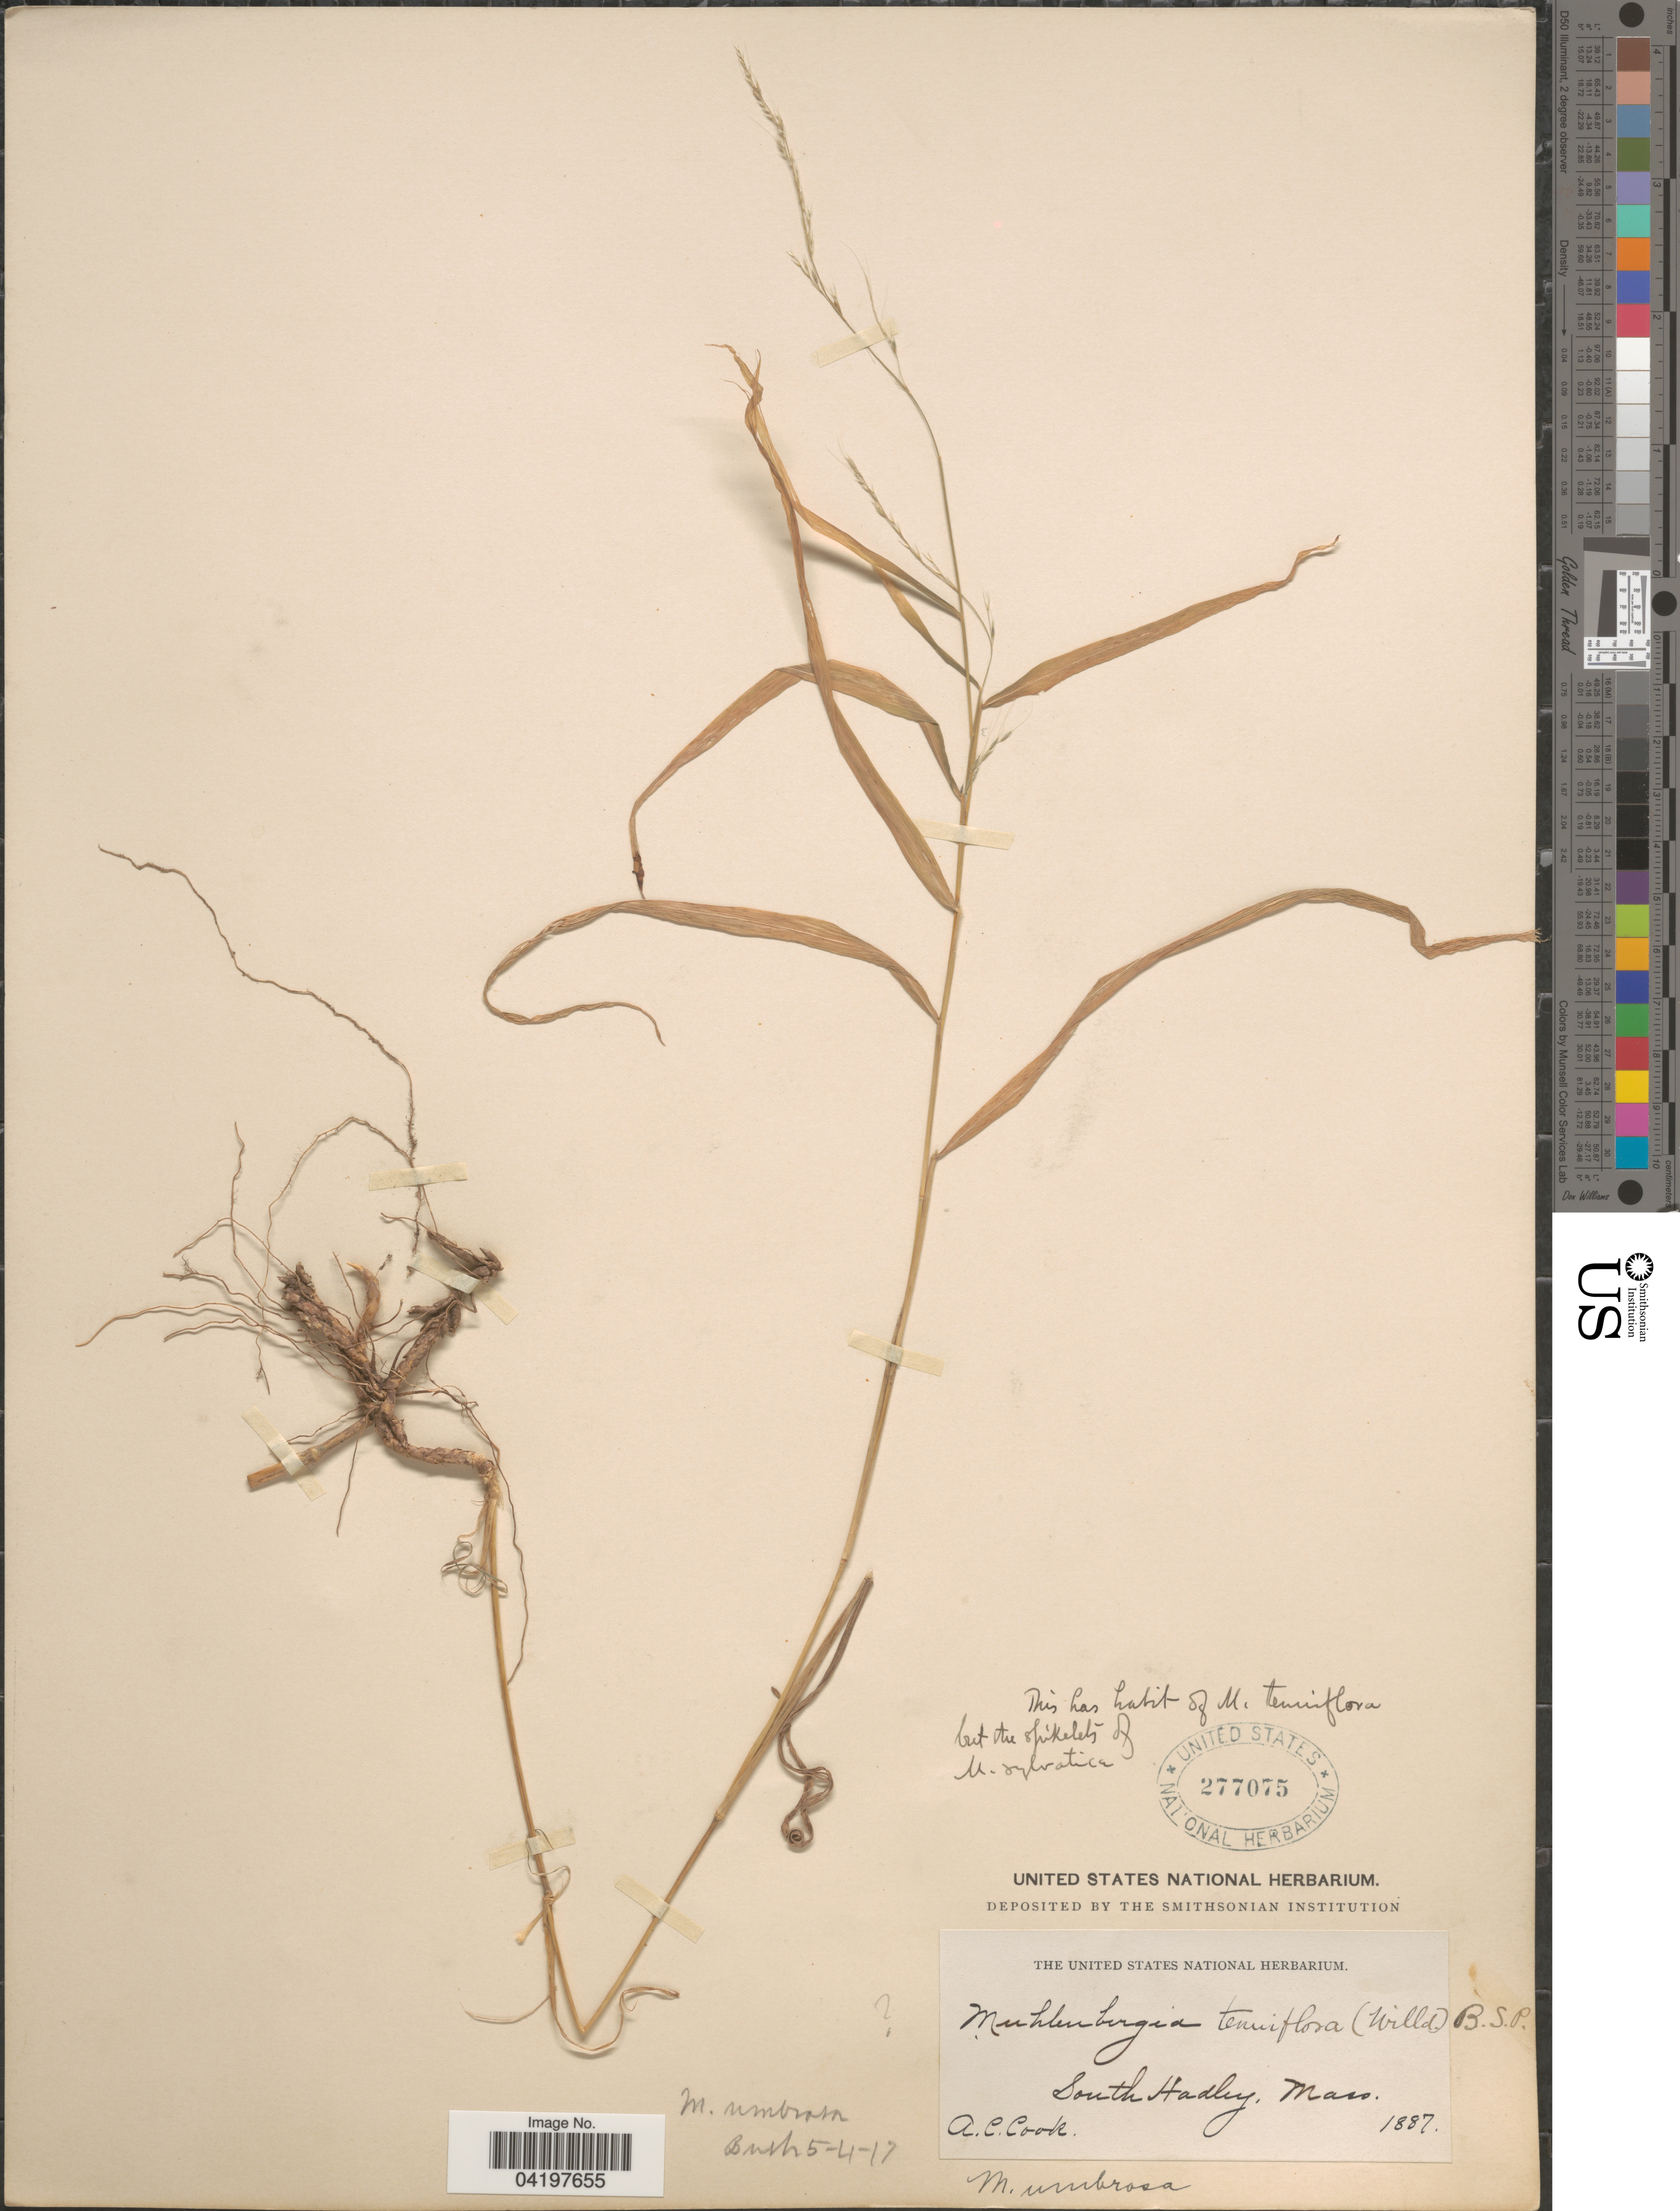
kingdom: Plantae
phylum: Tracheophyta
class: Liliopsida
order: Poales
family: Poaceae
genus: Muhlenbergia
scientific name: Muhlenbergia sylvatica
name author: (Torr.) Torr. ex A. Gray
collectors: A. Cook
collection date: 1887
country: United States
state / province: Massachusetts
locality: South Hadley.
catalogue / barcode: US 277075